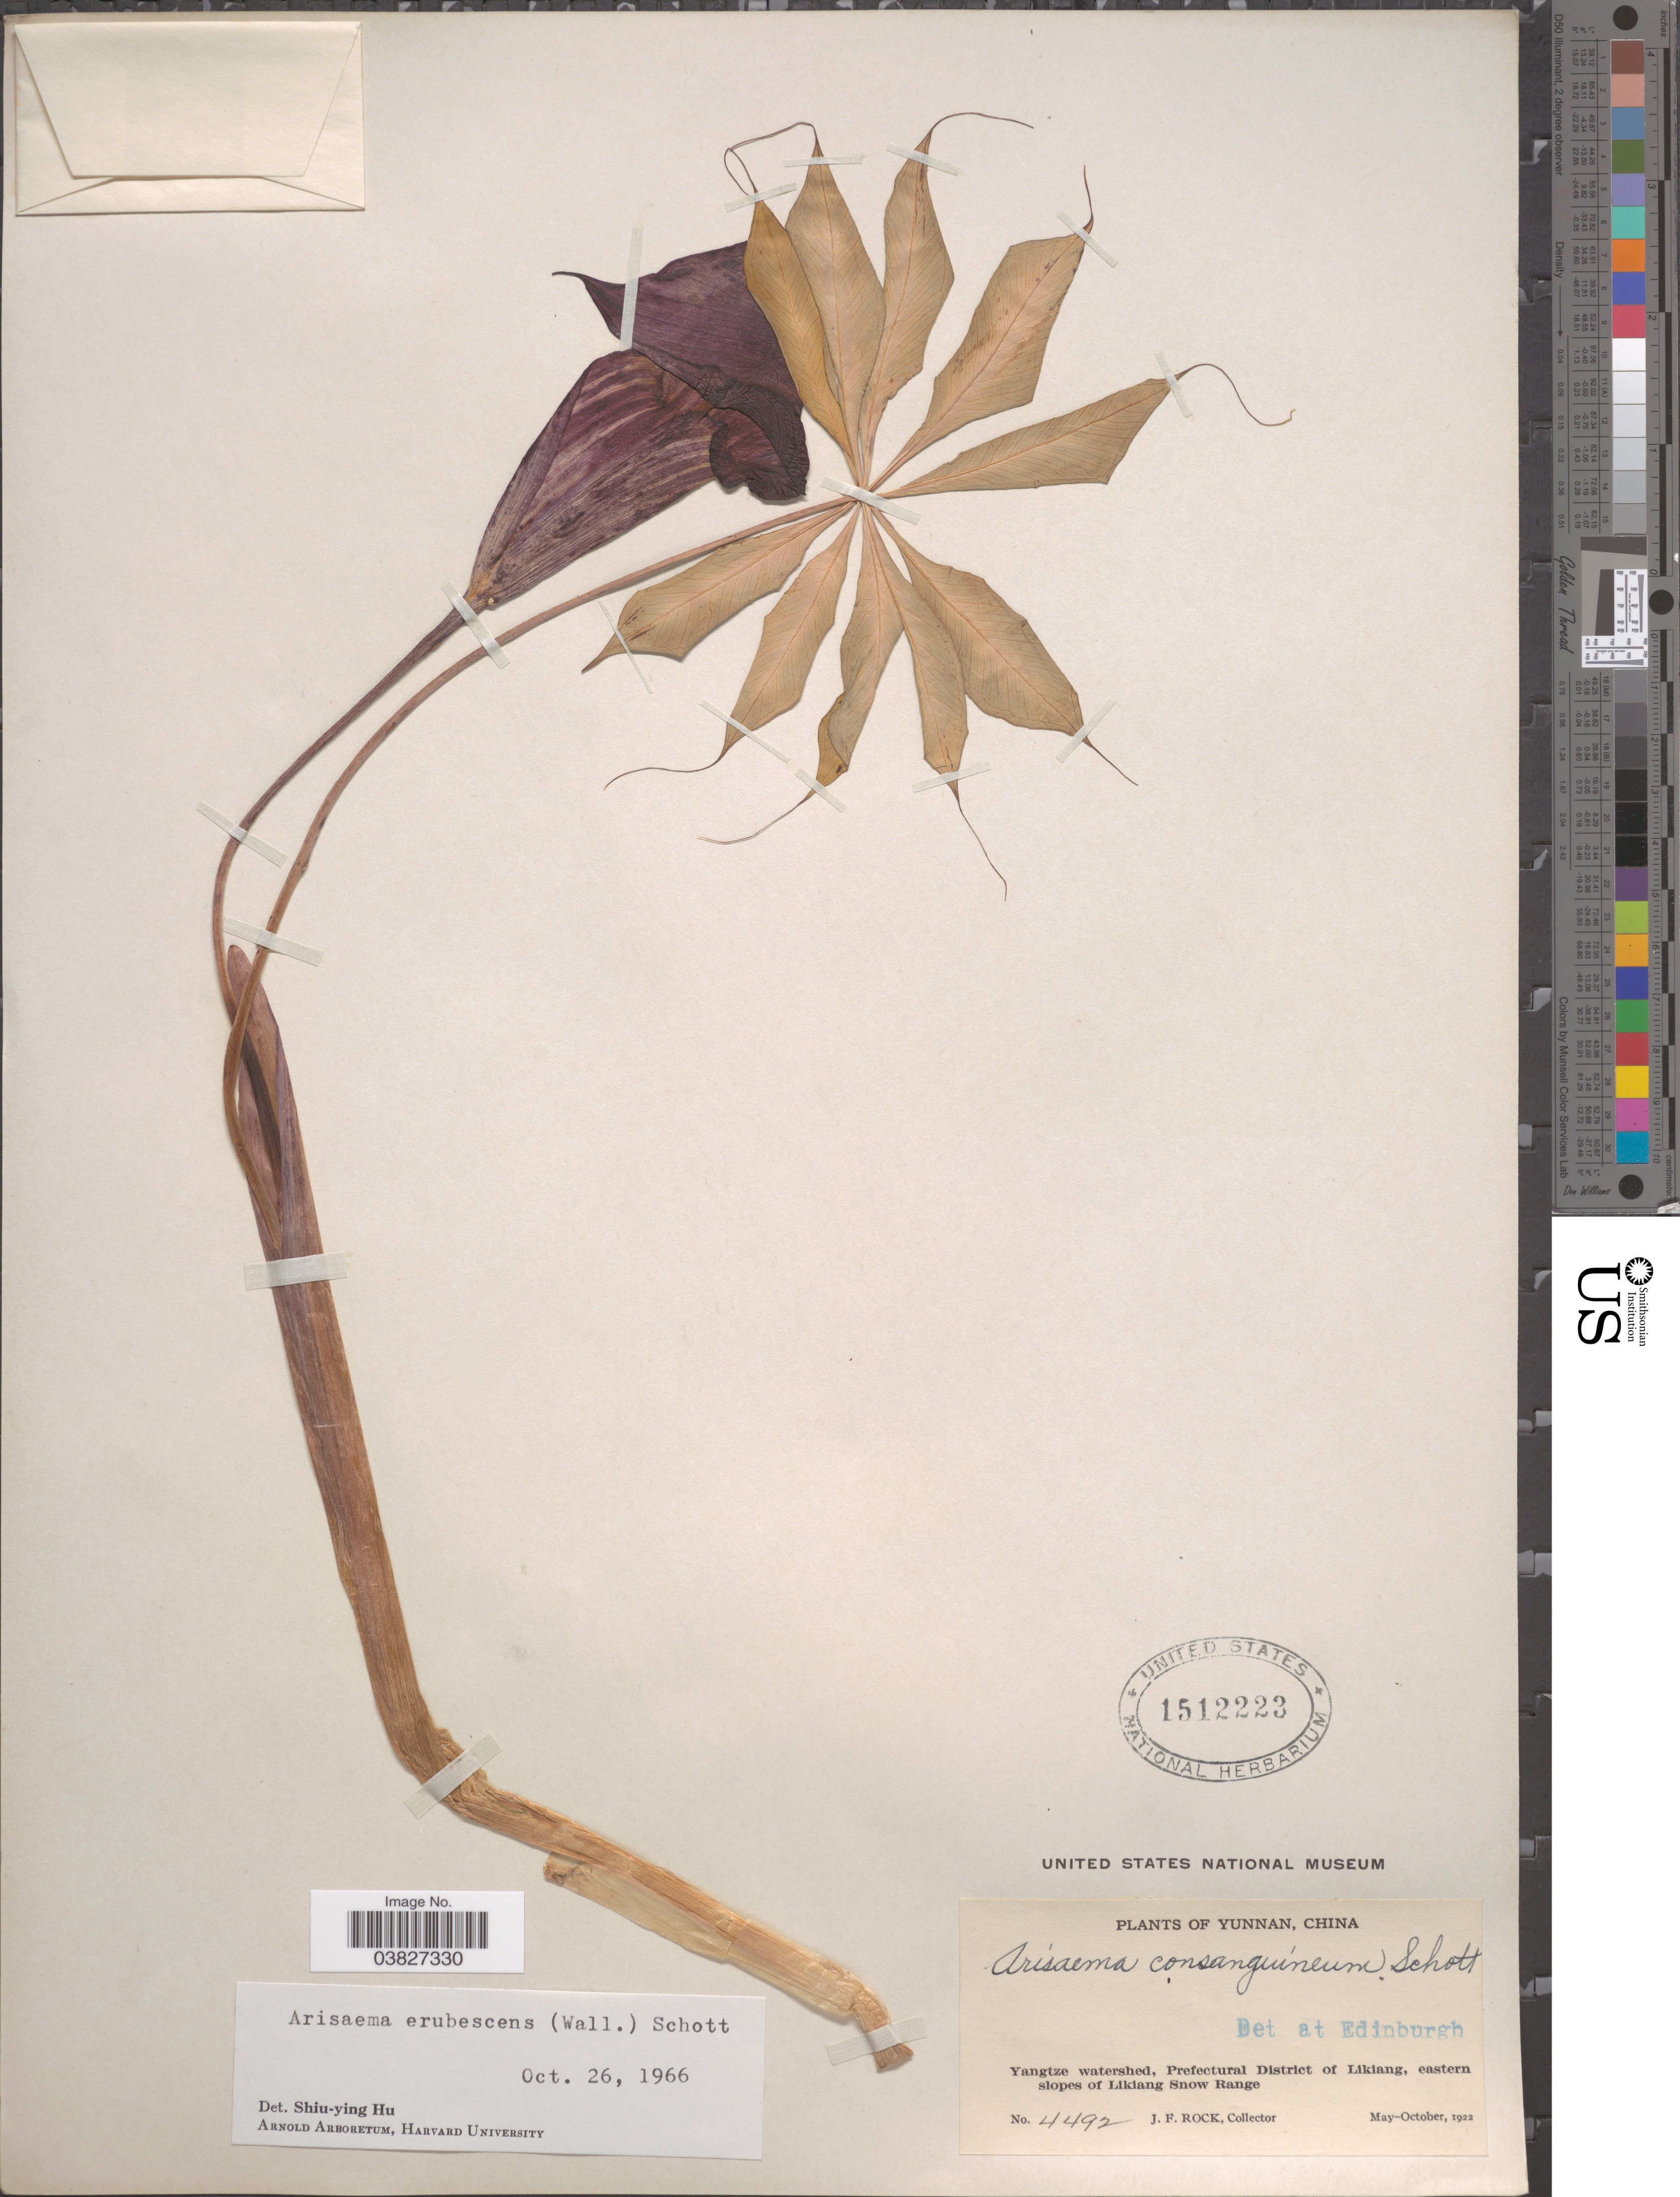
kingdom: Plantae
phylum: Tracheophyta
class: Liliopsida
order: Alismatales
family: Araceae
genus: Arisaema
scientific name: Arisaema erubescens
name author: (Wall.) Schott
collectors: J. Rock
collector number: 4492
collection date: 1922-05/1922-10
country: China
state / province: Yunnan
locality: Yangtze watershed, Prefectural District of Likiang, eastern slopes of Likiang Snow Range.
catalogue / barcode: US 1512223